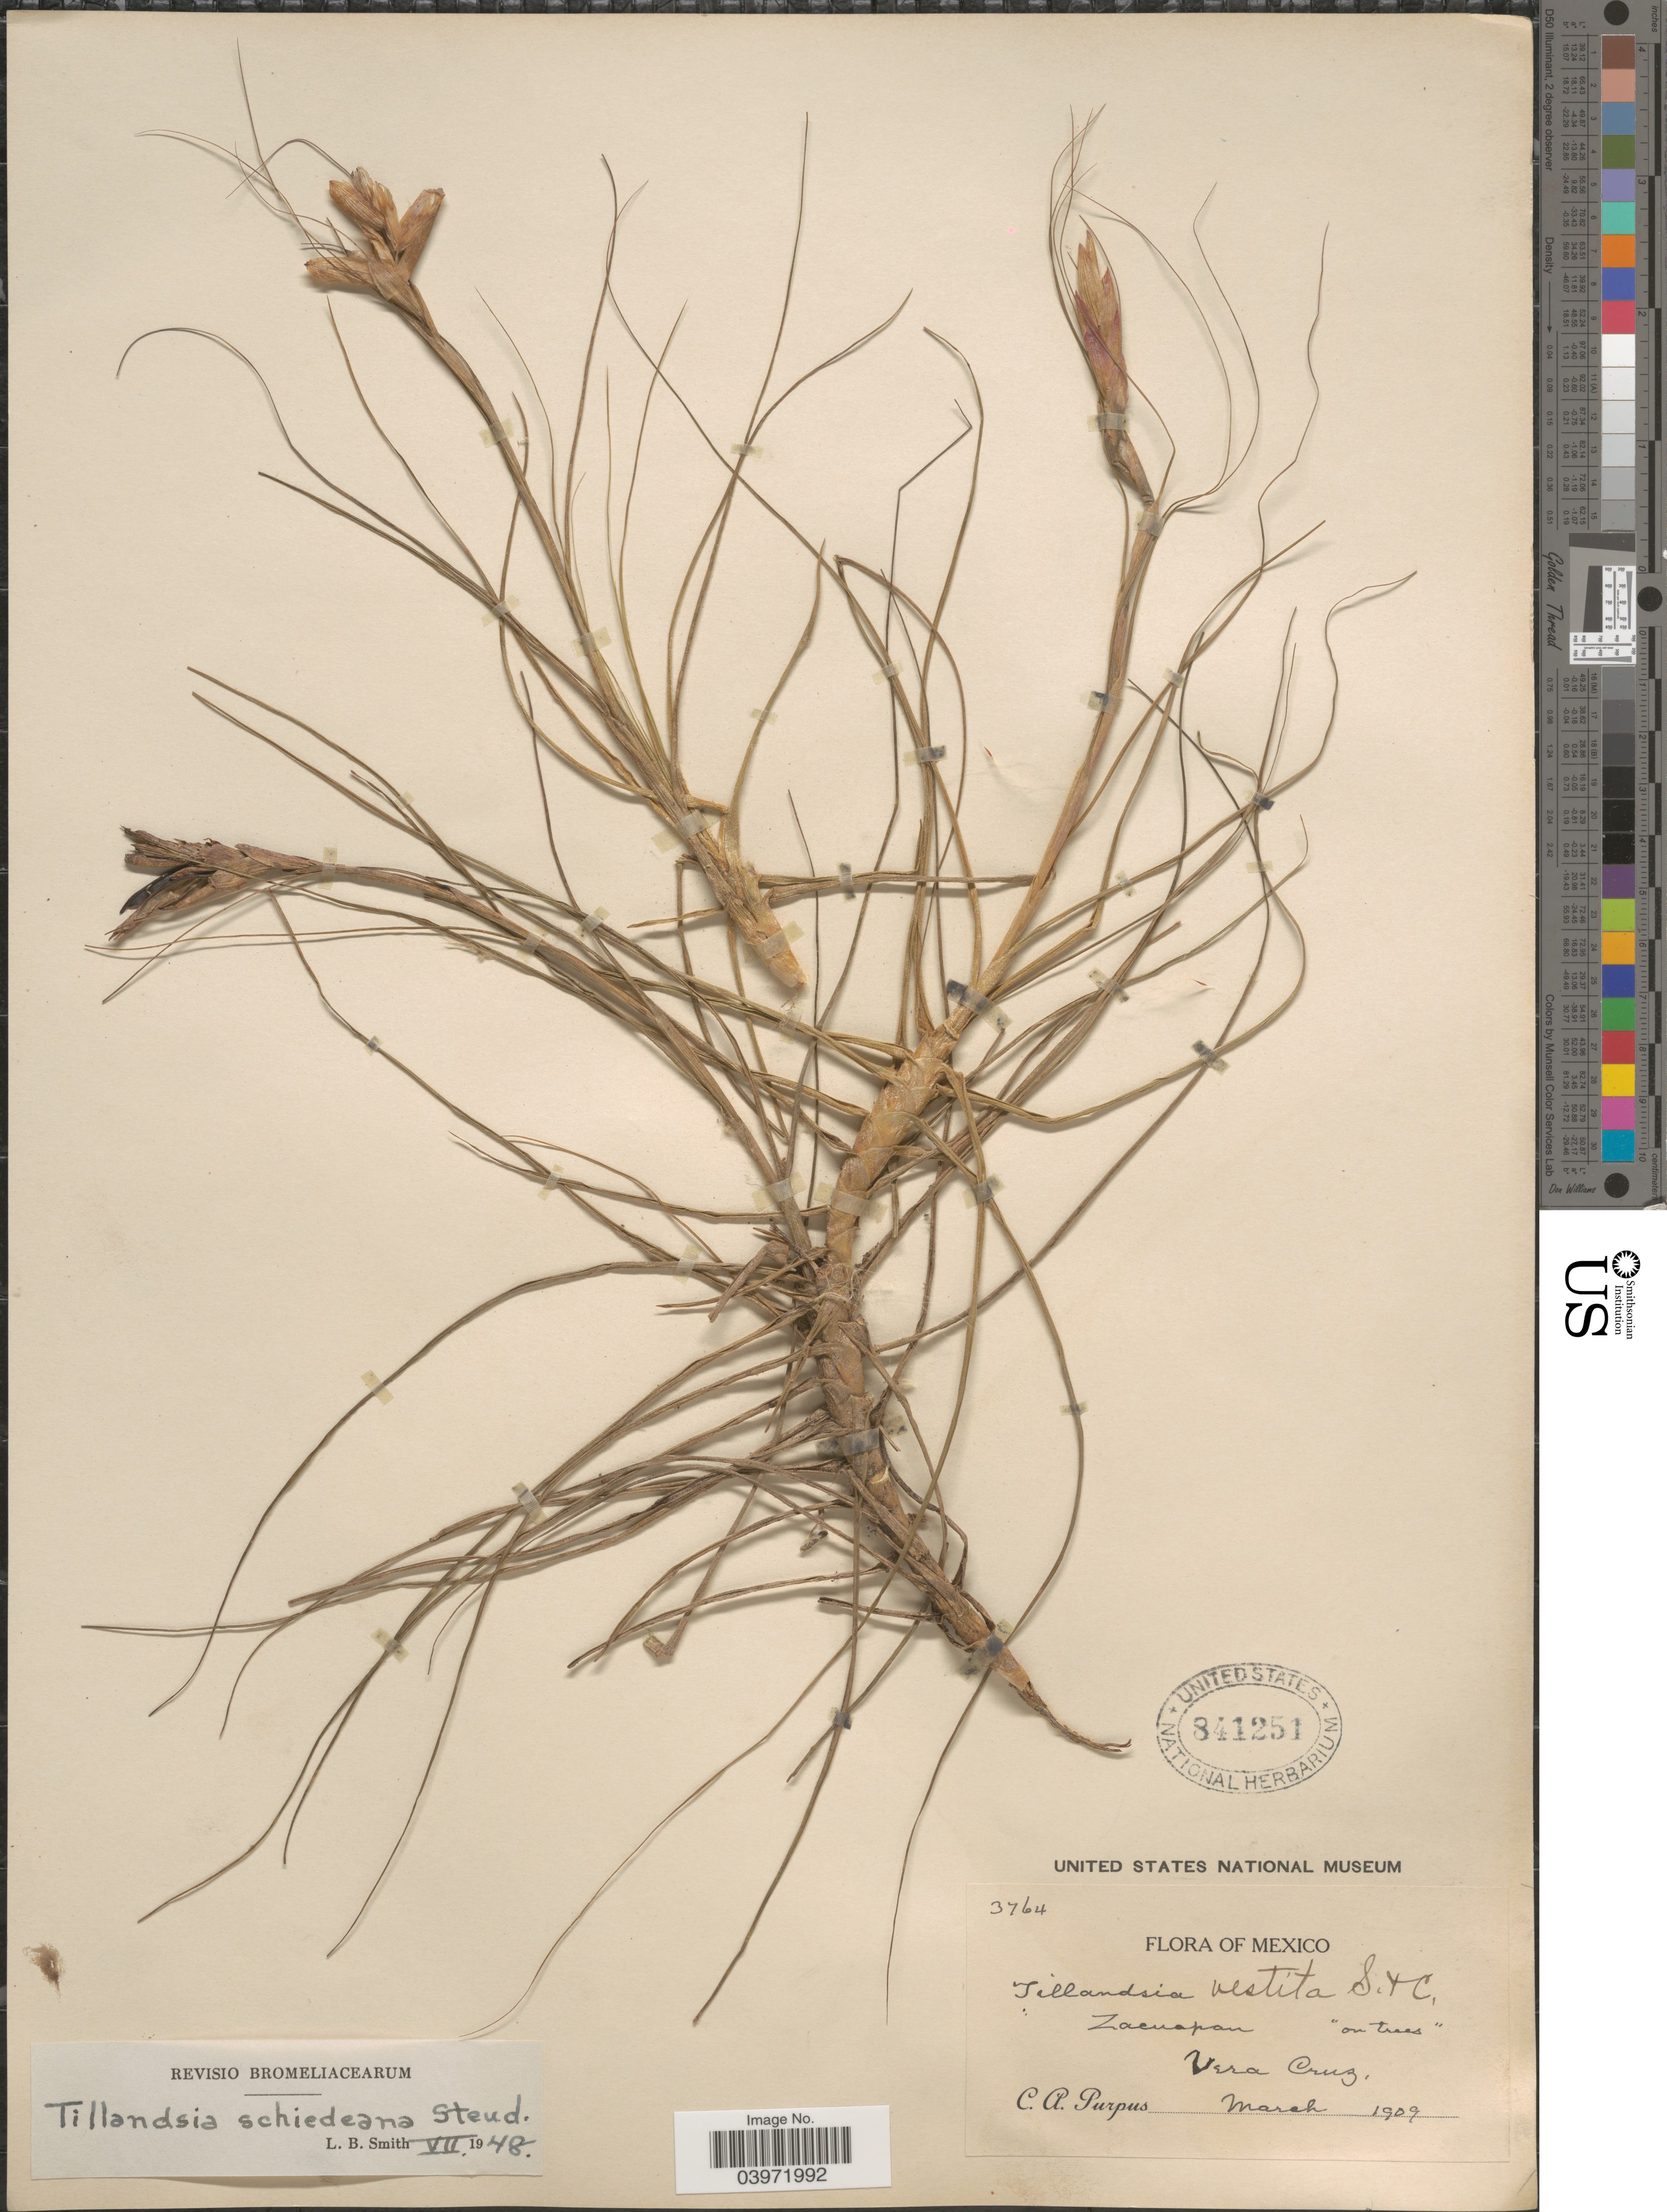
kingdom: Plantae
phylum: Tracheophyta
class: Liliopsida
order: Poales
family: Bromeliaceae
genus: Tillandsia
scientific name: Tillandsia schiedeana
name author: Steud.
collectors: C. A. Purpus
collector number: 3764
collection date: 1909-03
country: Mexico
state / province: Veracruz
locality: Zacuapan. Vera Cruz.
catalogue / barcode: US 841251